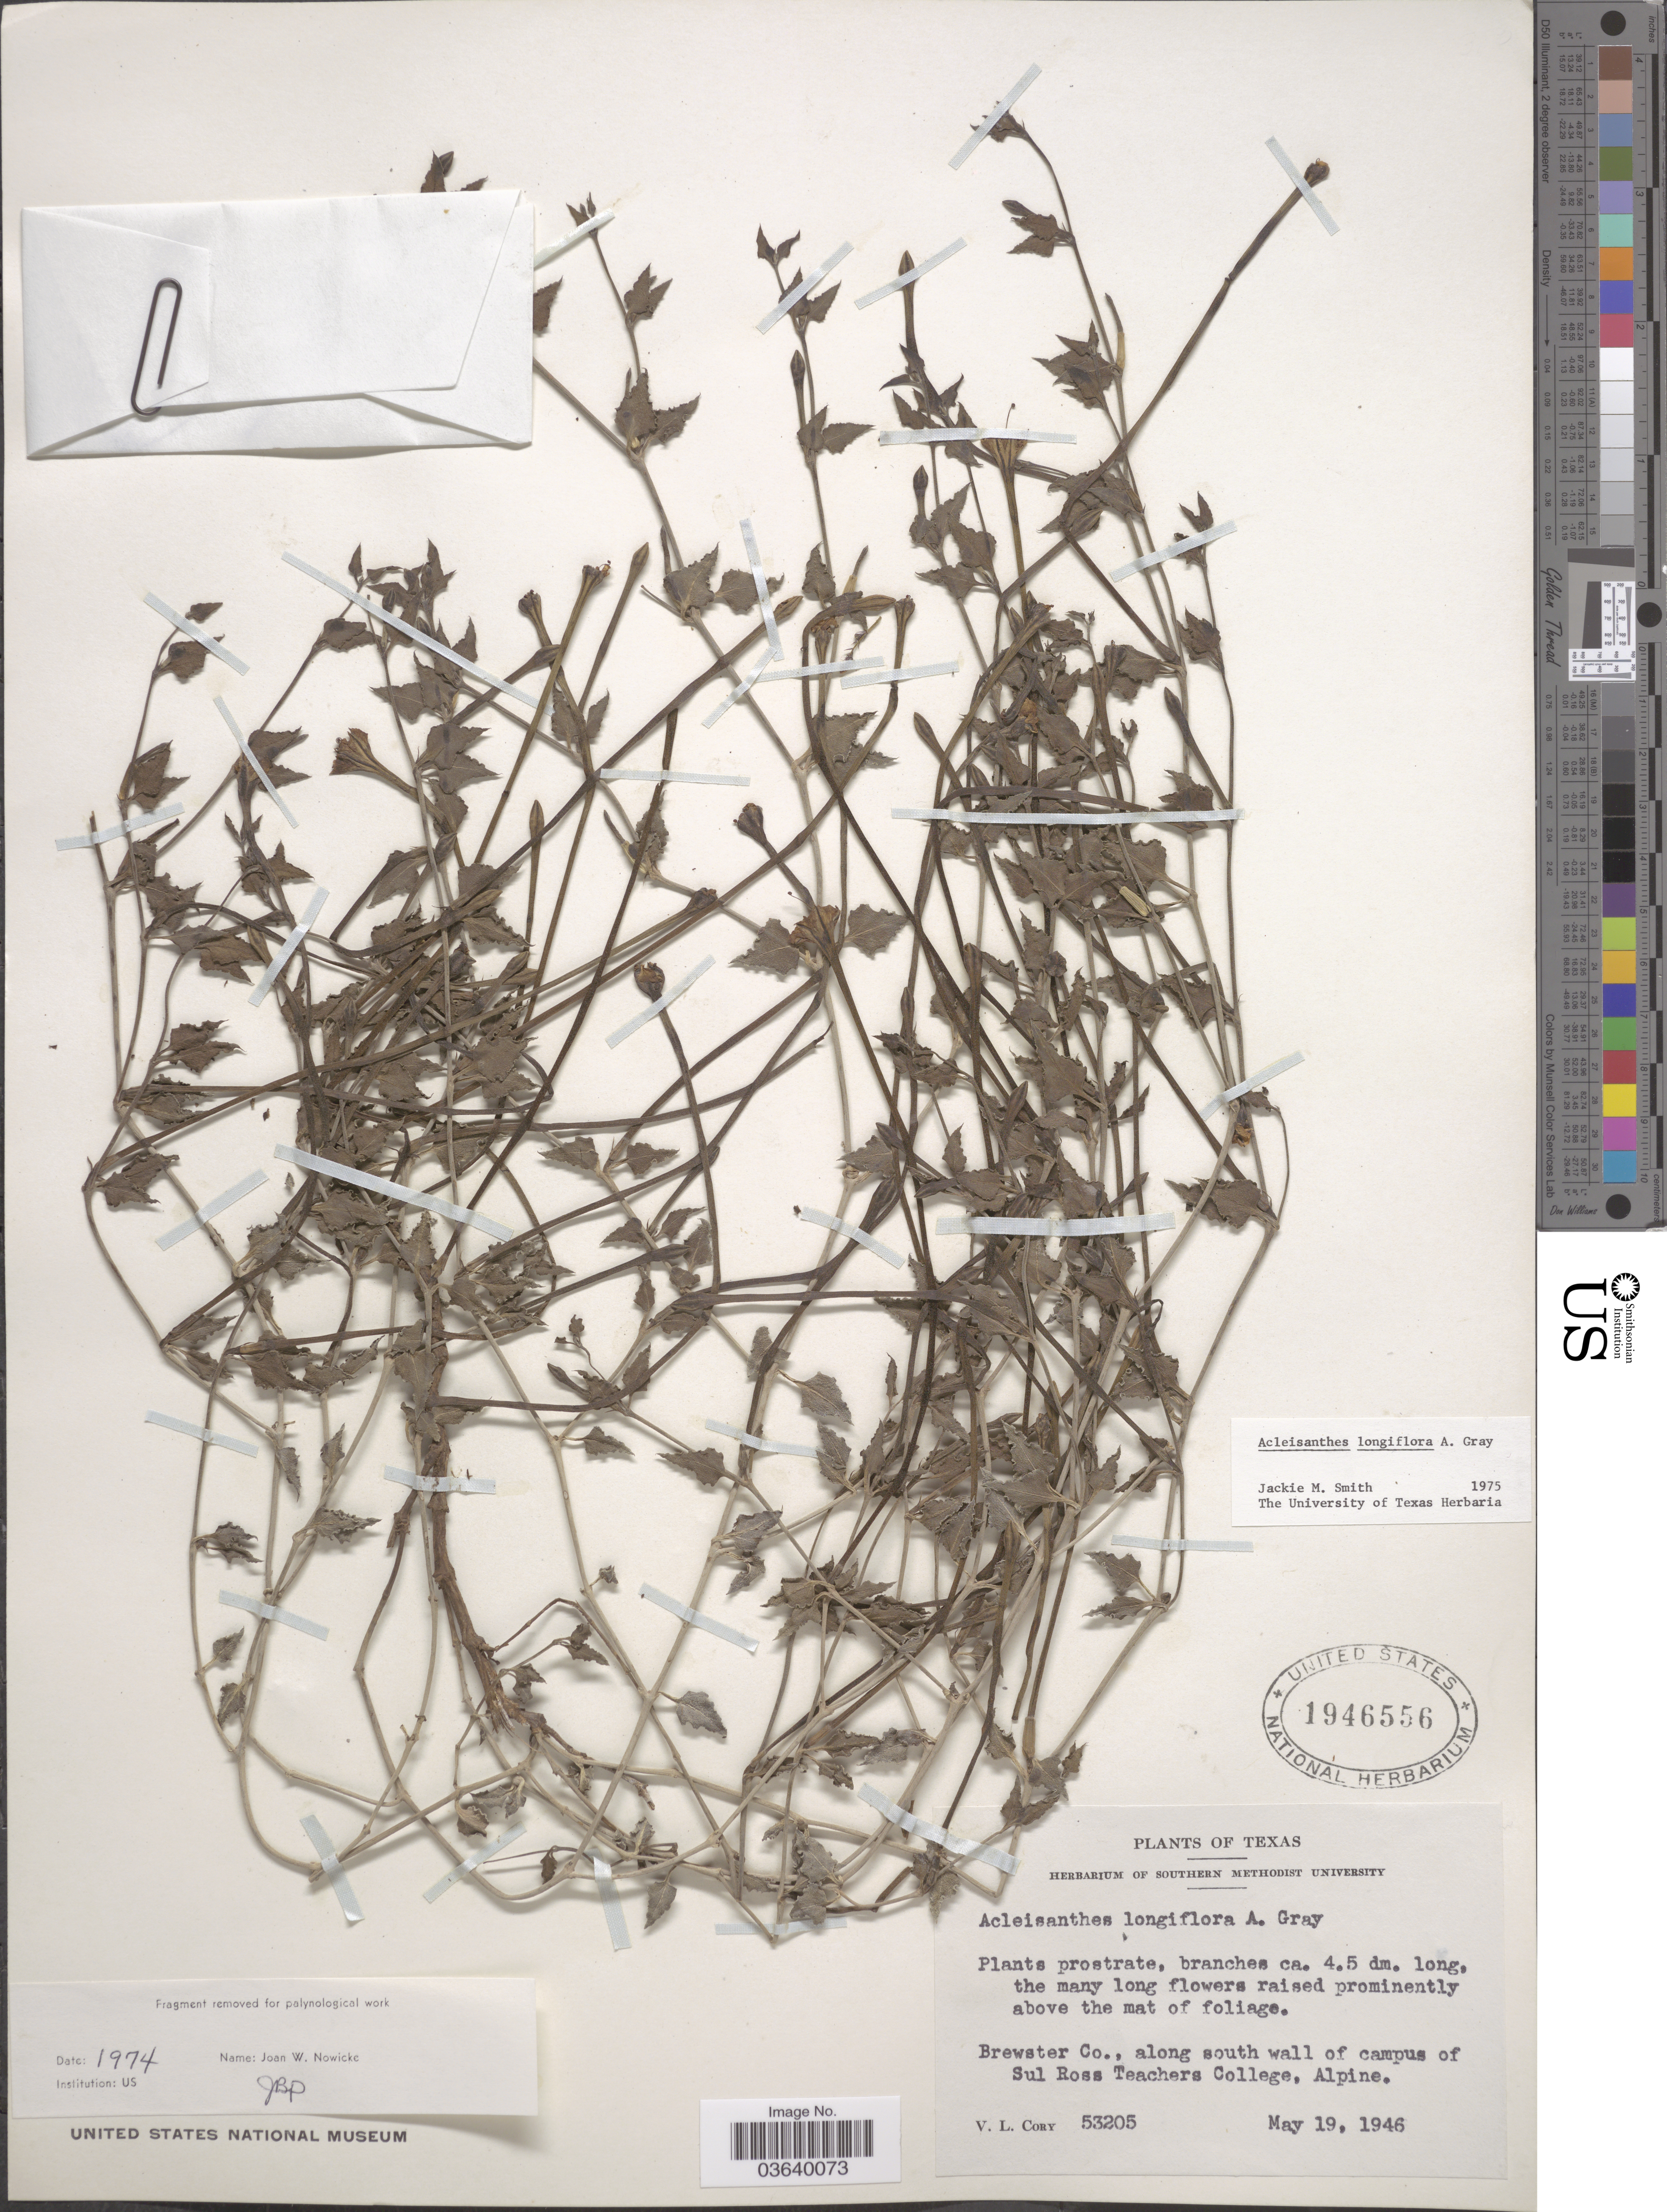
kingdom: Plantae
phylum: Tracheophyta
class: Magnoliopsida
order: Caryophyllales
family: Nyctaginaceae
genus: Acleisanthes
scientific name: Acleisanthes longiflora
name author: A. Gray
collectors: V. Cory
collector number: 53205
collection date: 1946-05-19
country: United States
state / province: Texas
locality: Brewster Co., along south wall of campus of Sul Ross Teachers College.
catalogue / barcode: US 1946556